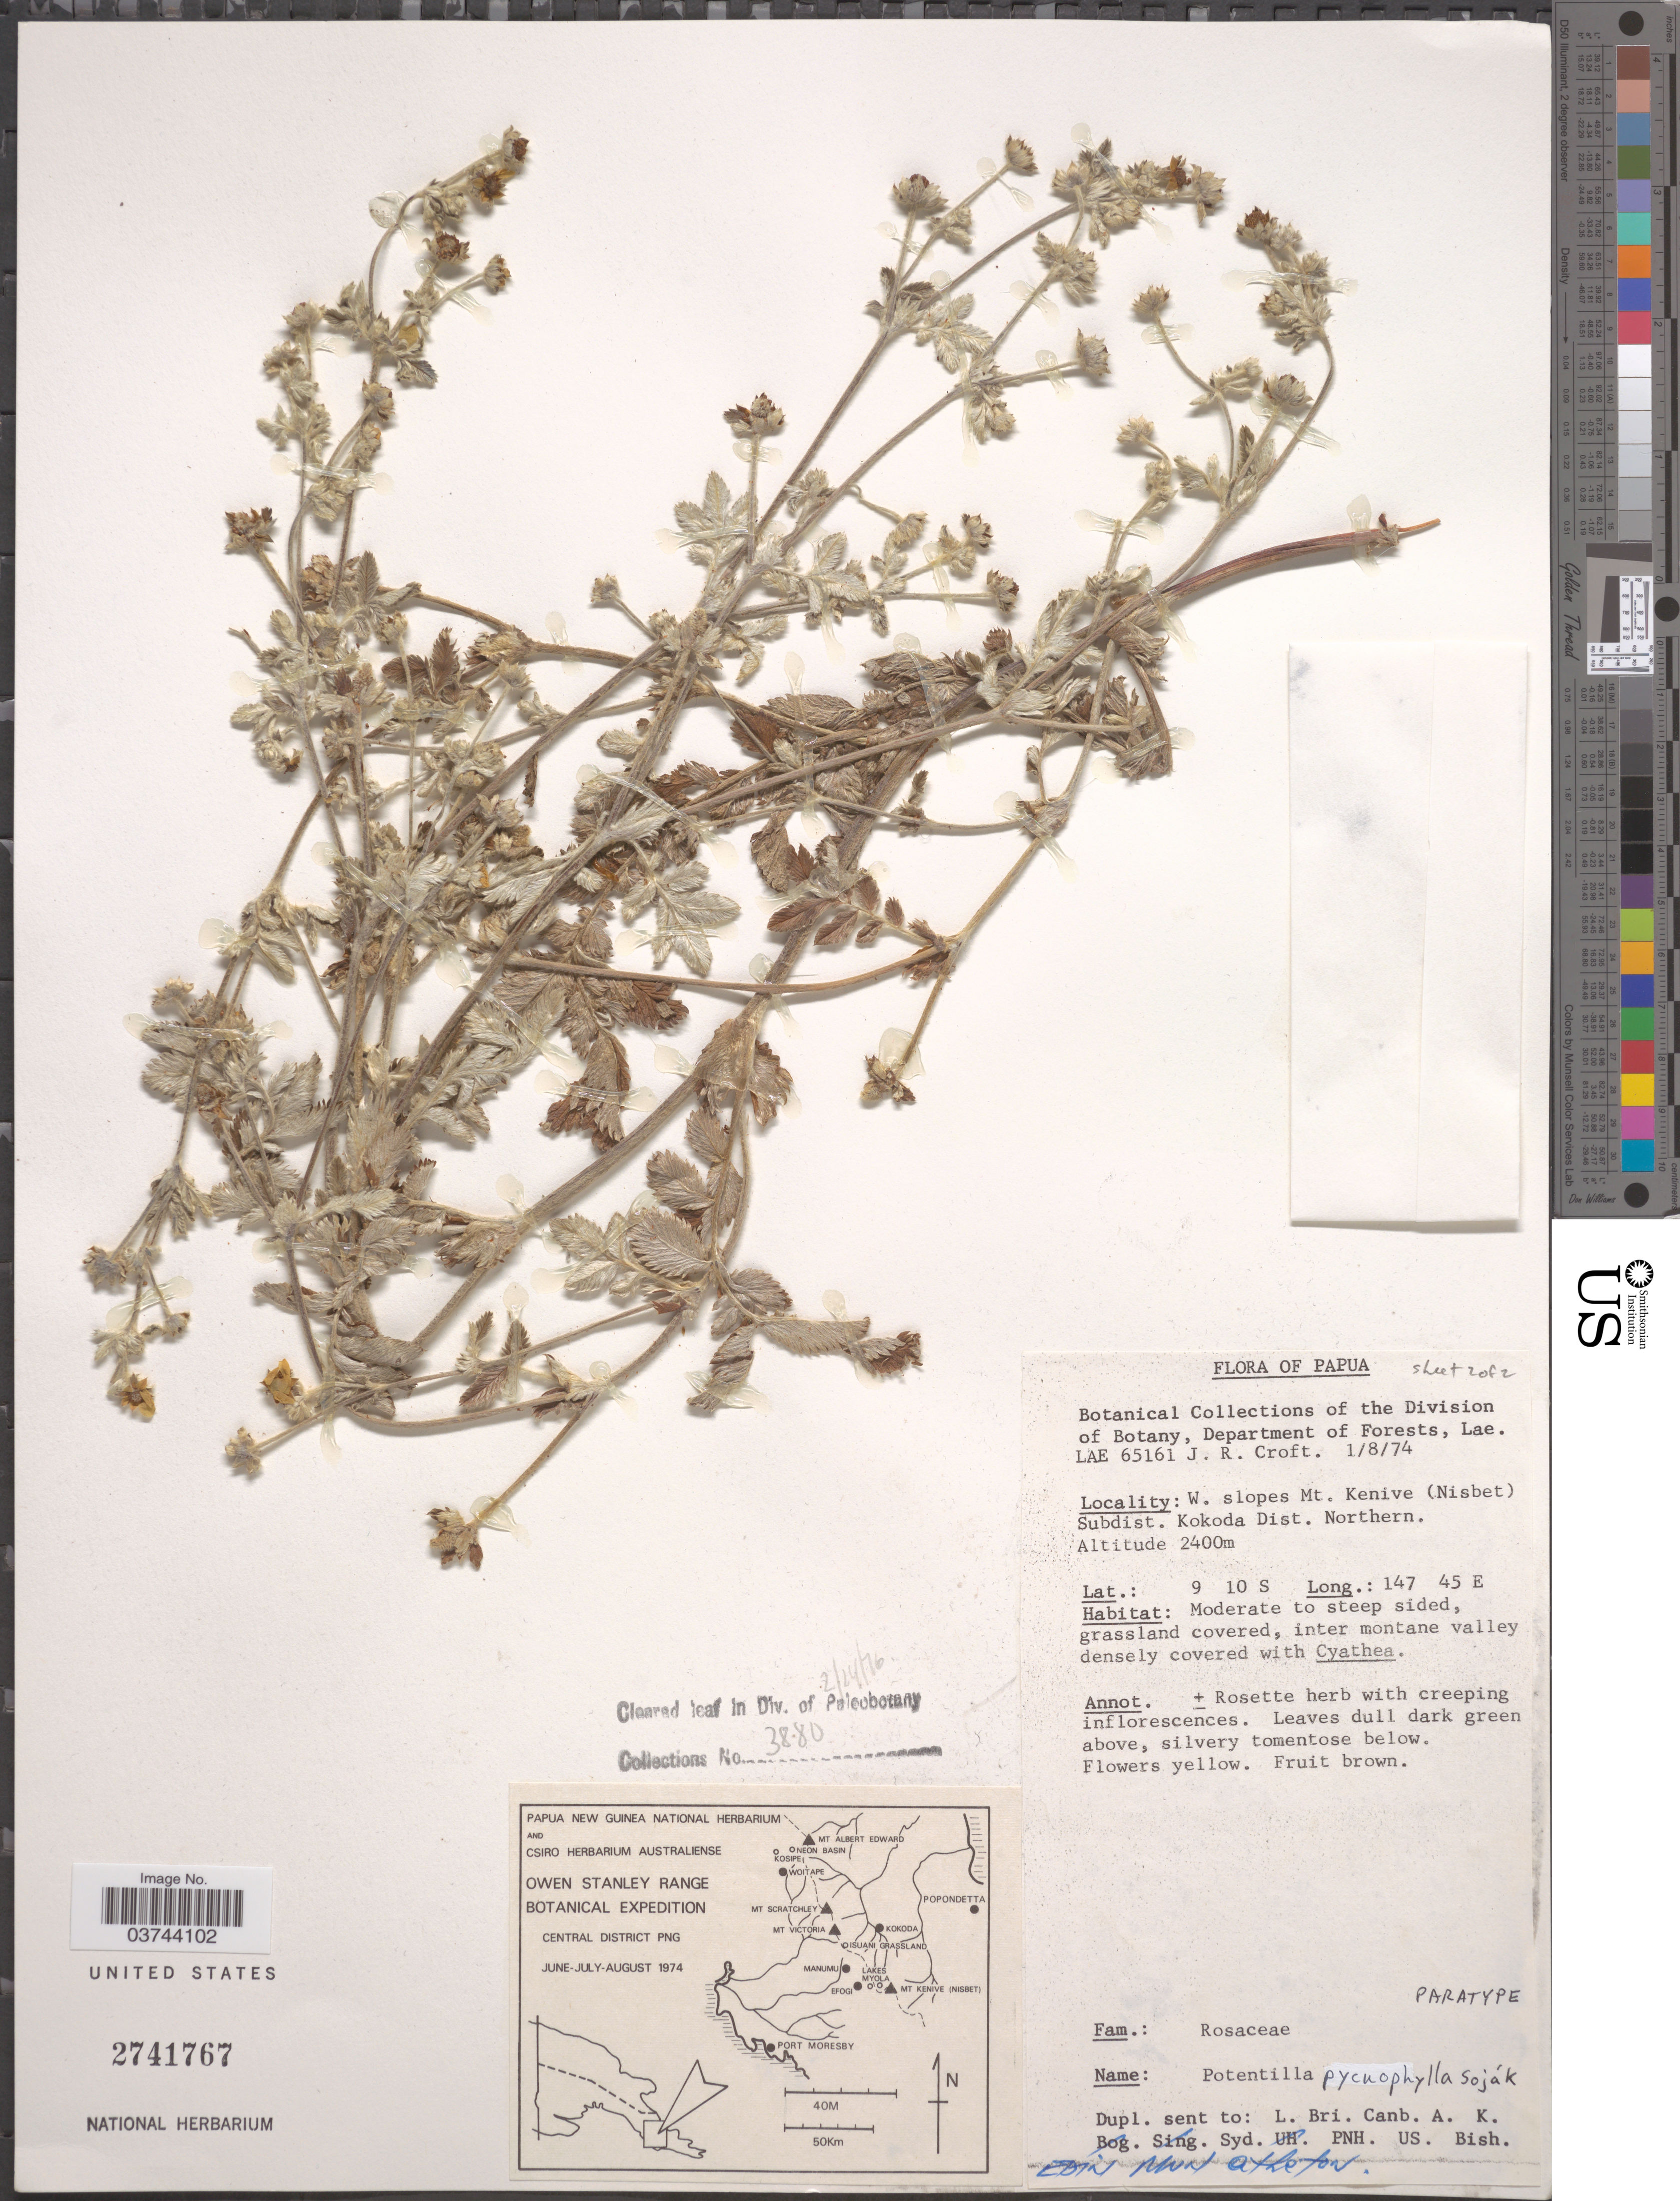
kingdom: Plantae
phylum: Tracheophyta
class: Magnoliopsida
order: Rosales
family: Rosaceae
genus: Potentilla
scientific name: Potentilla pycnophylla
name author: Soják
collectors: J. R. Croft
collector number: LAE65161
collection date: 1974-08-01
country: Papua New Guinea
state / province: Northern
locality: Papua. W. slopes Mt. Kenive (Nisbet) Subdist. Kokoda Dist. Northern.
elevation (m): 2400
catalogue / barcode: US 2741767